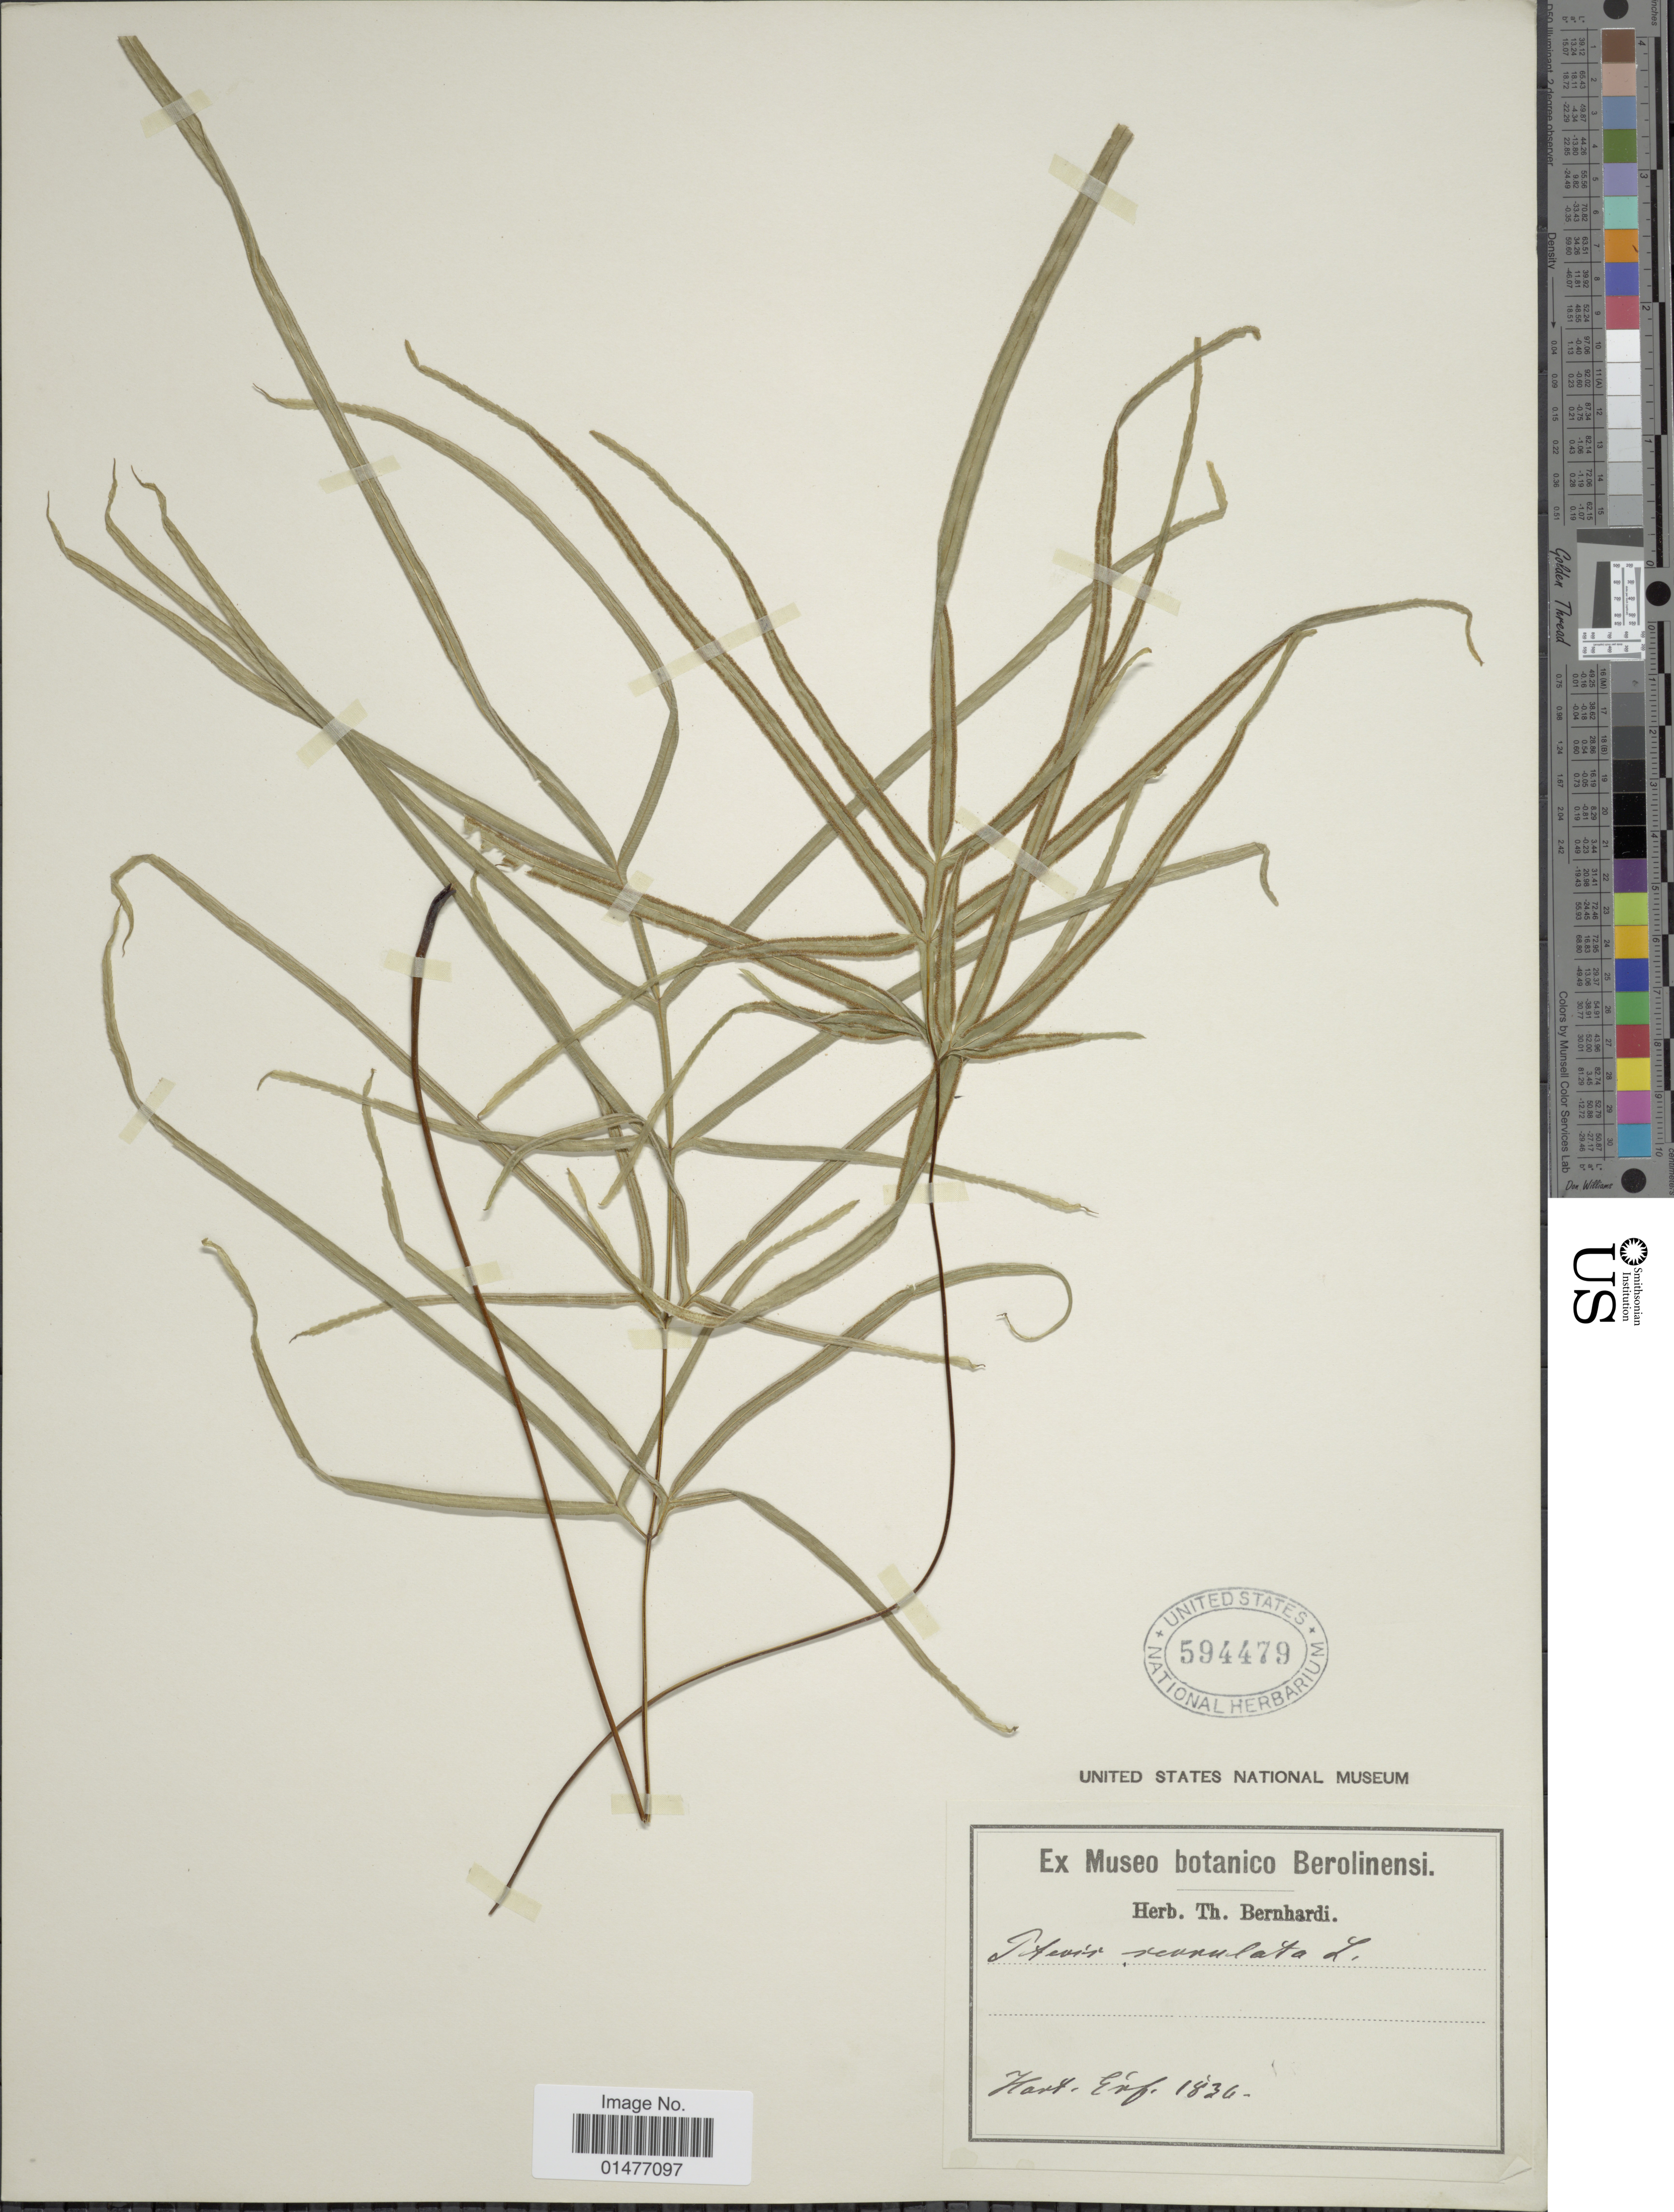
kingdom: Plantae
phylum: Tracheophyta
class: Polypodiopsida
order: Polypodiales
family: Pteridaceae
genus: Pteris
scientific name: Pteris multifida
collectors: ex herb. Bernhardi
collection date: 1836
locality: Hort Eif [interpreted]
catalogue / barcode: US 594479